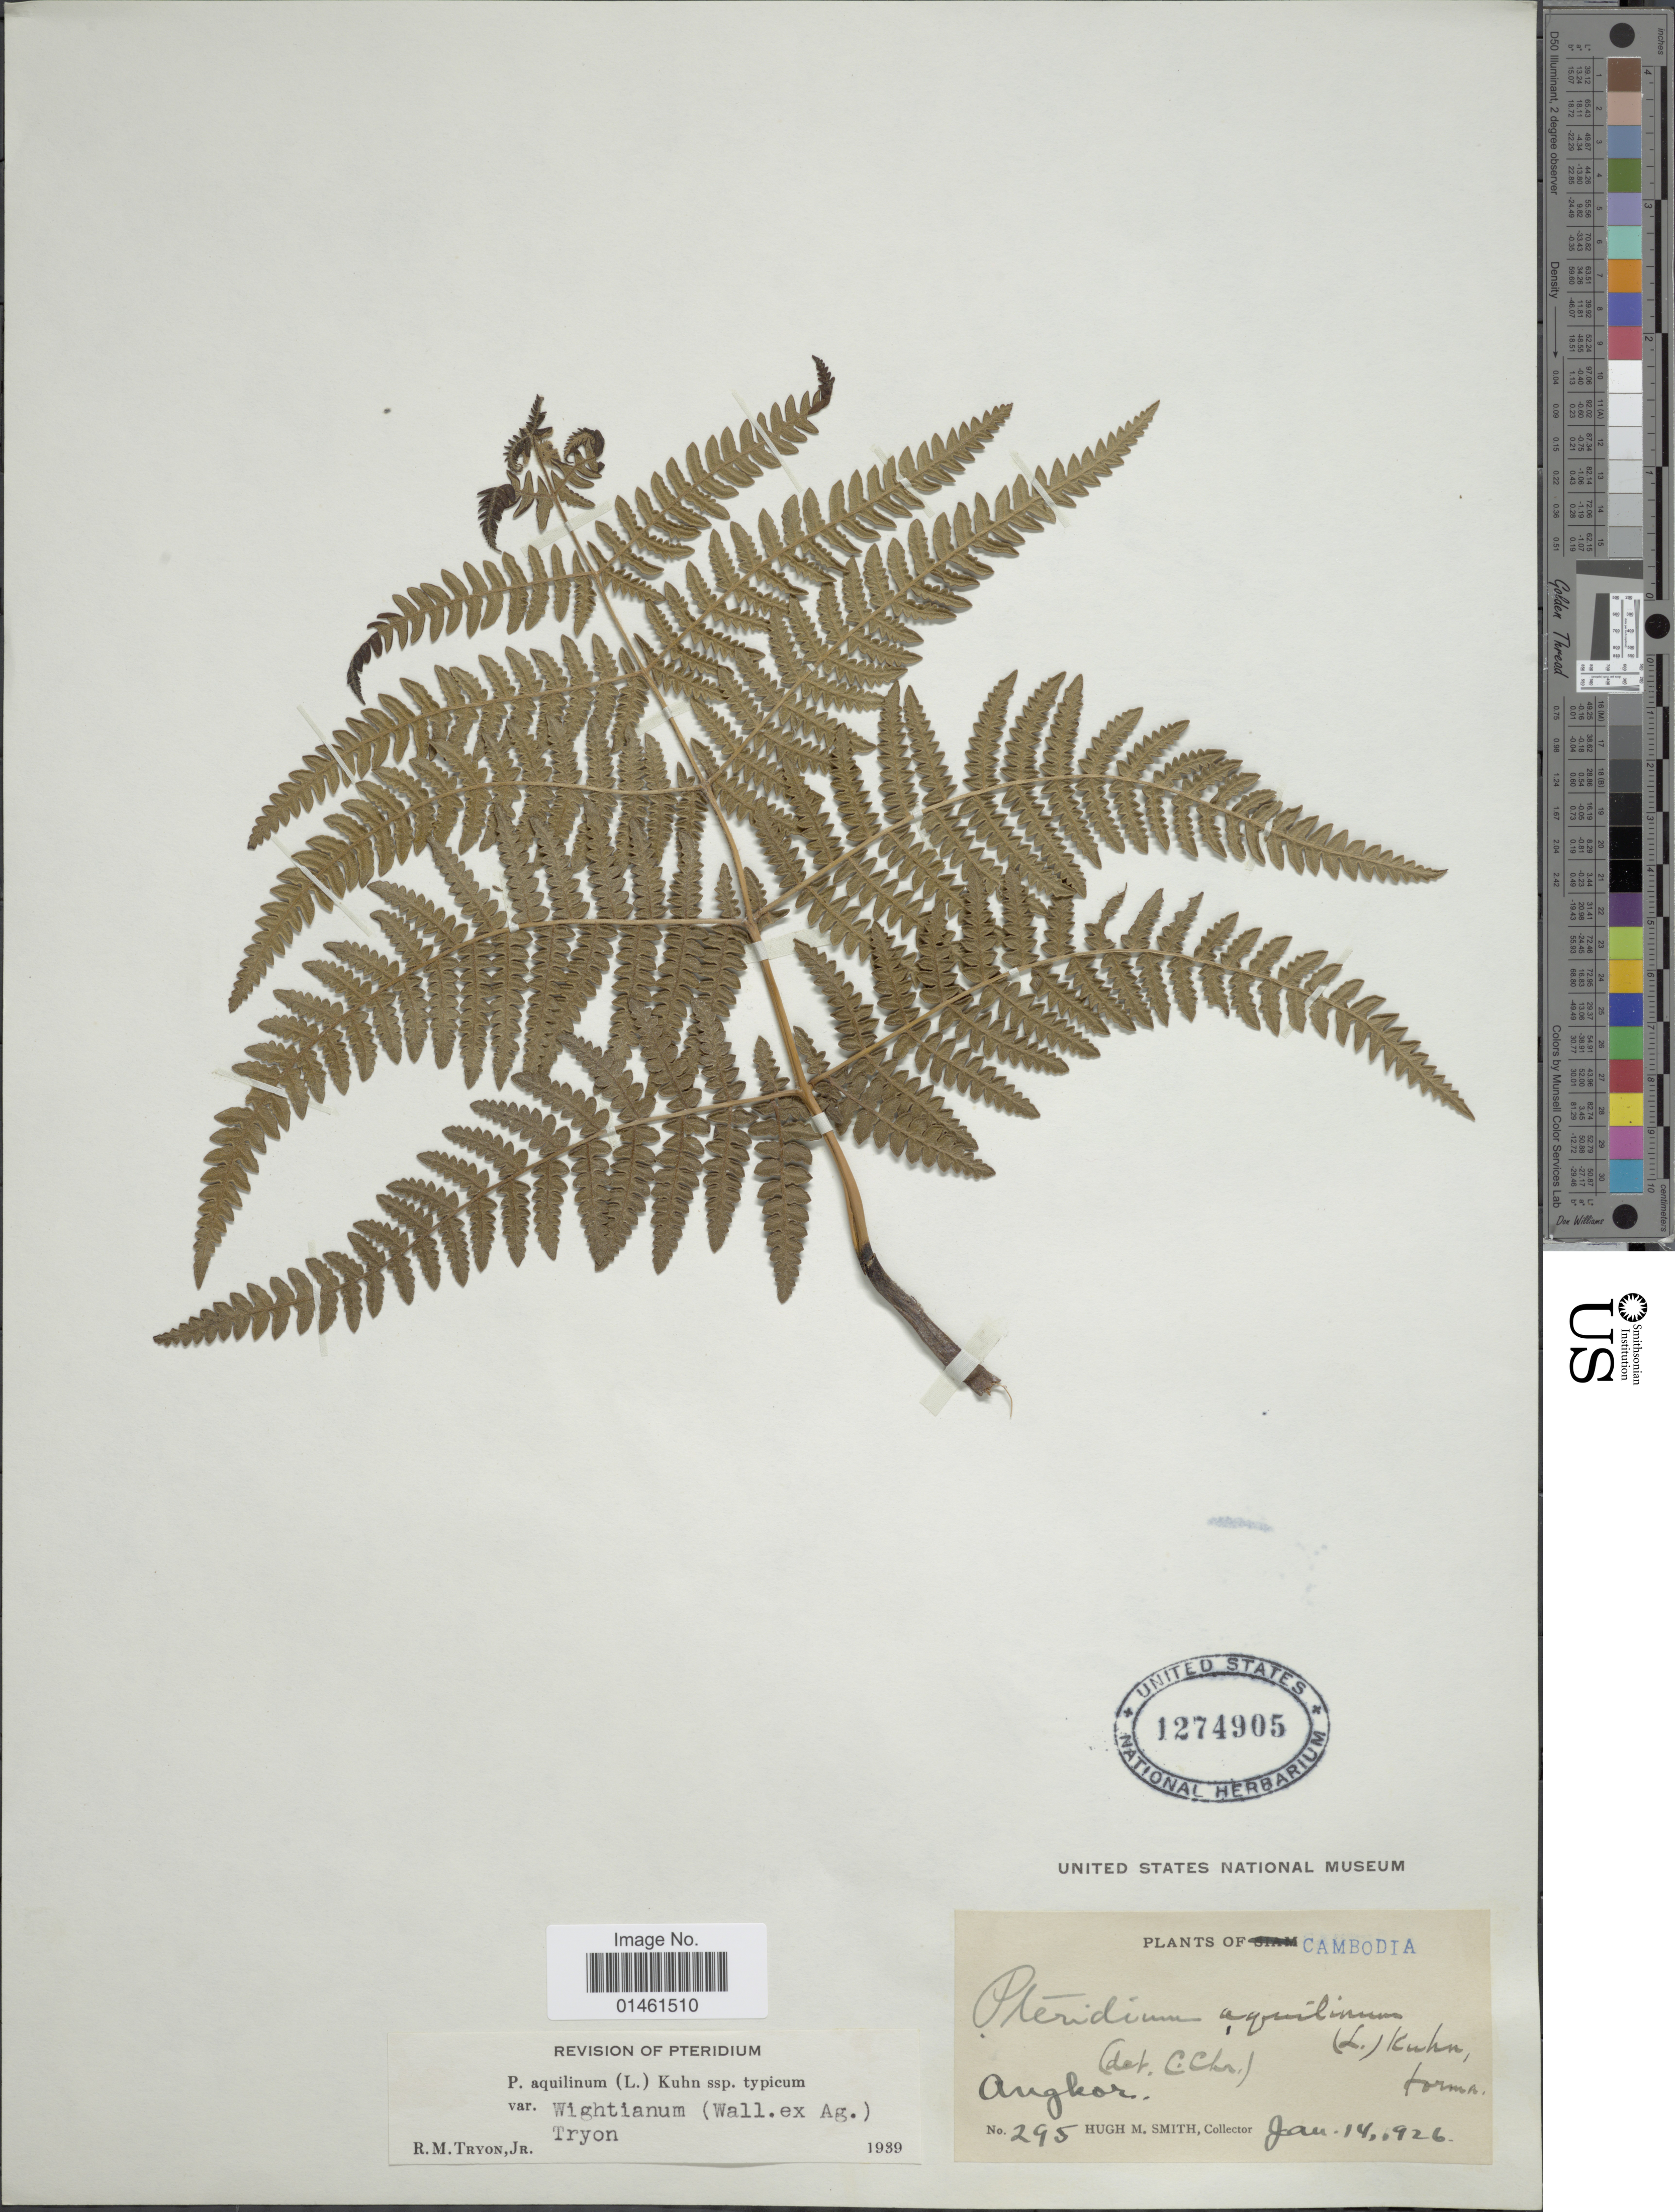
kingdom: Plantae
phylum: Tracheophyta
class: Polypodiopsida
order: Polypodiales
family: Dennstaedtiaceae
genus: Pteridium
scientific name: Pteridium aquilinum var. wightianum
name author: (J. Agardh) R.M. Tryon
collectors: H. M. Smith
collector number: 295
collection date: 1926-01-14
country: Cambodia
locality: Cambodia, Angkor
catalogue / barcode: US 1274905